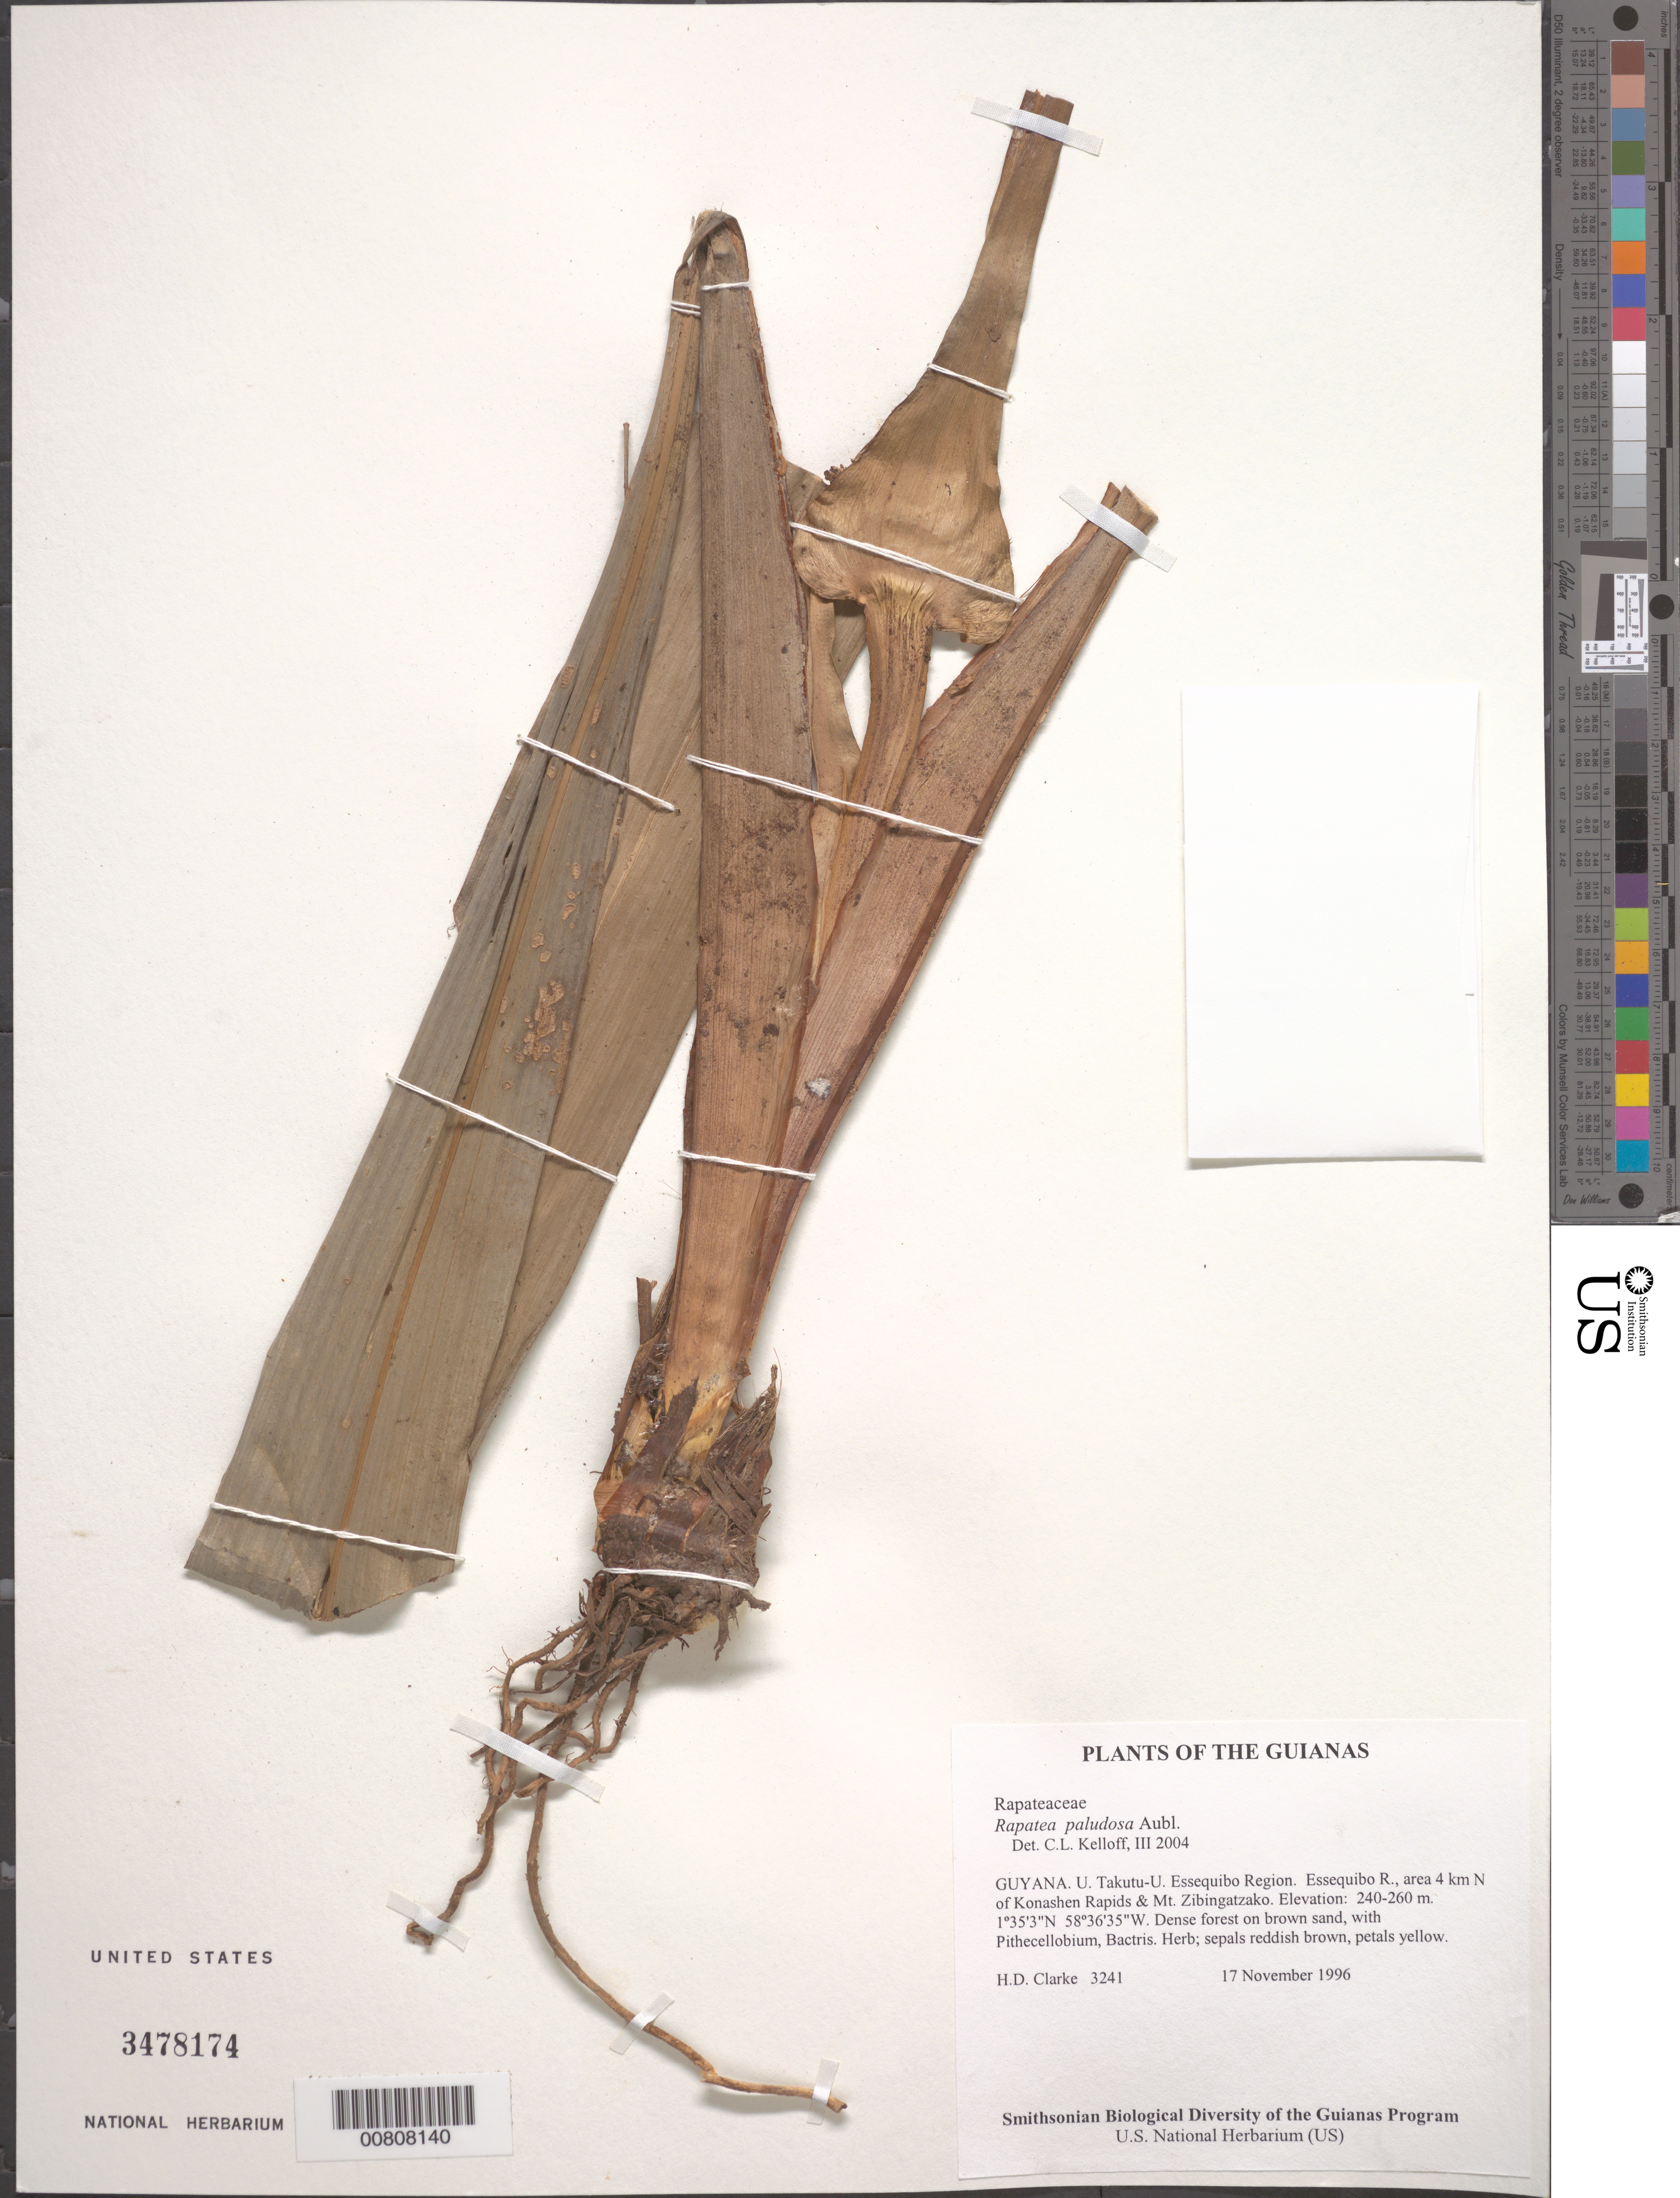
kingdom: Plantae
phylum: Tracheophyta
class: Liliopsida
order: Poales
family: Rapateaceae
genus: Rapatea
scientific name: Rapatea paludosa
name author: Aubl.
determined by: Kelloff, Carol L., (US), Smithsonian Institution - National Museum of Natural History (UNITED STATES)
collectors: H. D. Clarke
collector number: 3241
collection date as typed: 17 November 1996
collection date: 1996-11-17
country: Guyana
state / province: U. Takutu-U. Essequibo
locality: Essequibo R., area 4 km N of Konashen Rapids & Mt. Zibingatzako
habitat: Dense forest on brown sand, with Pithecellobium, Bactris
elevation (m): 240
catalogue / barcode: US 3478174